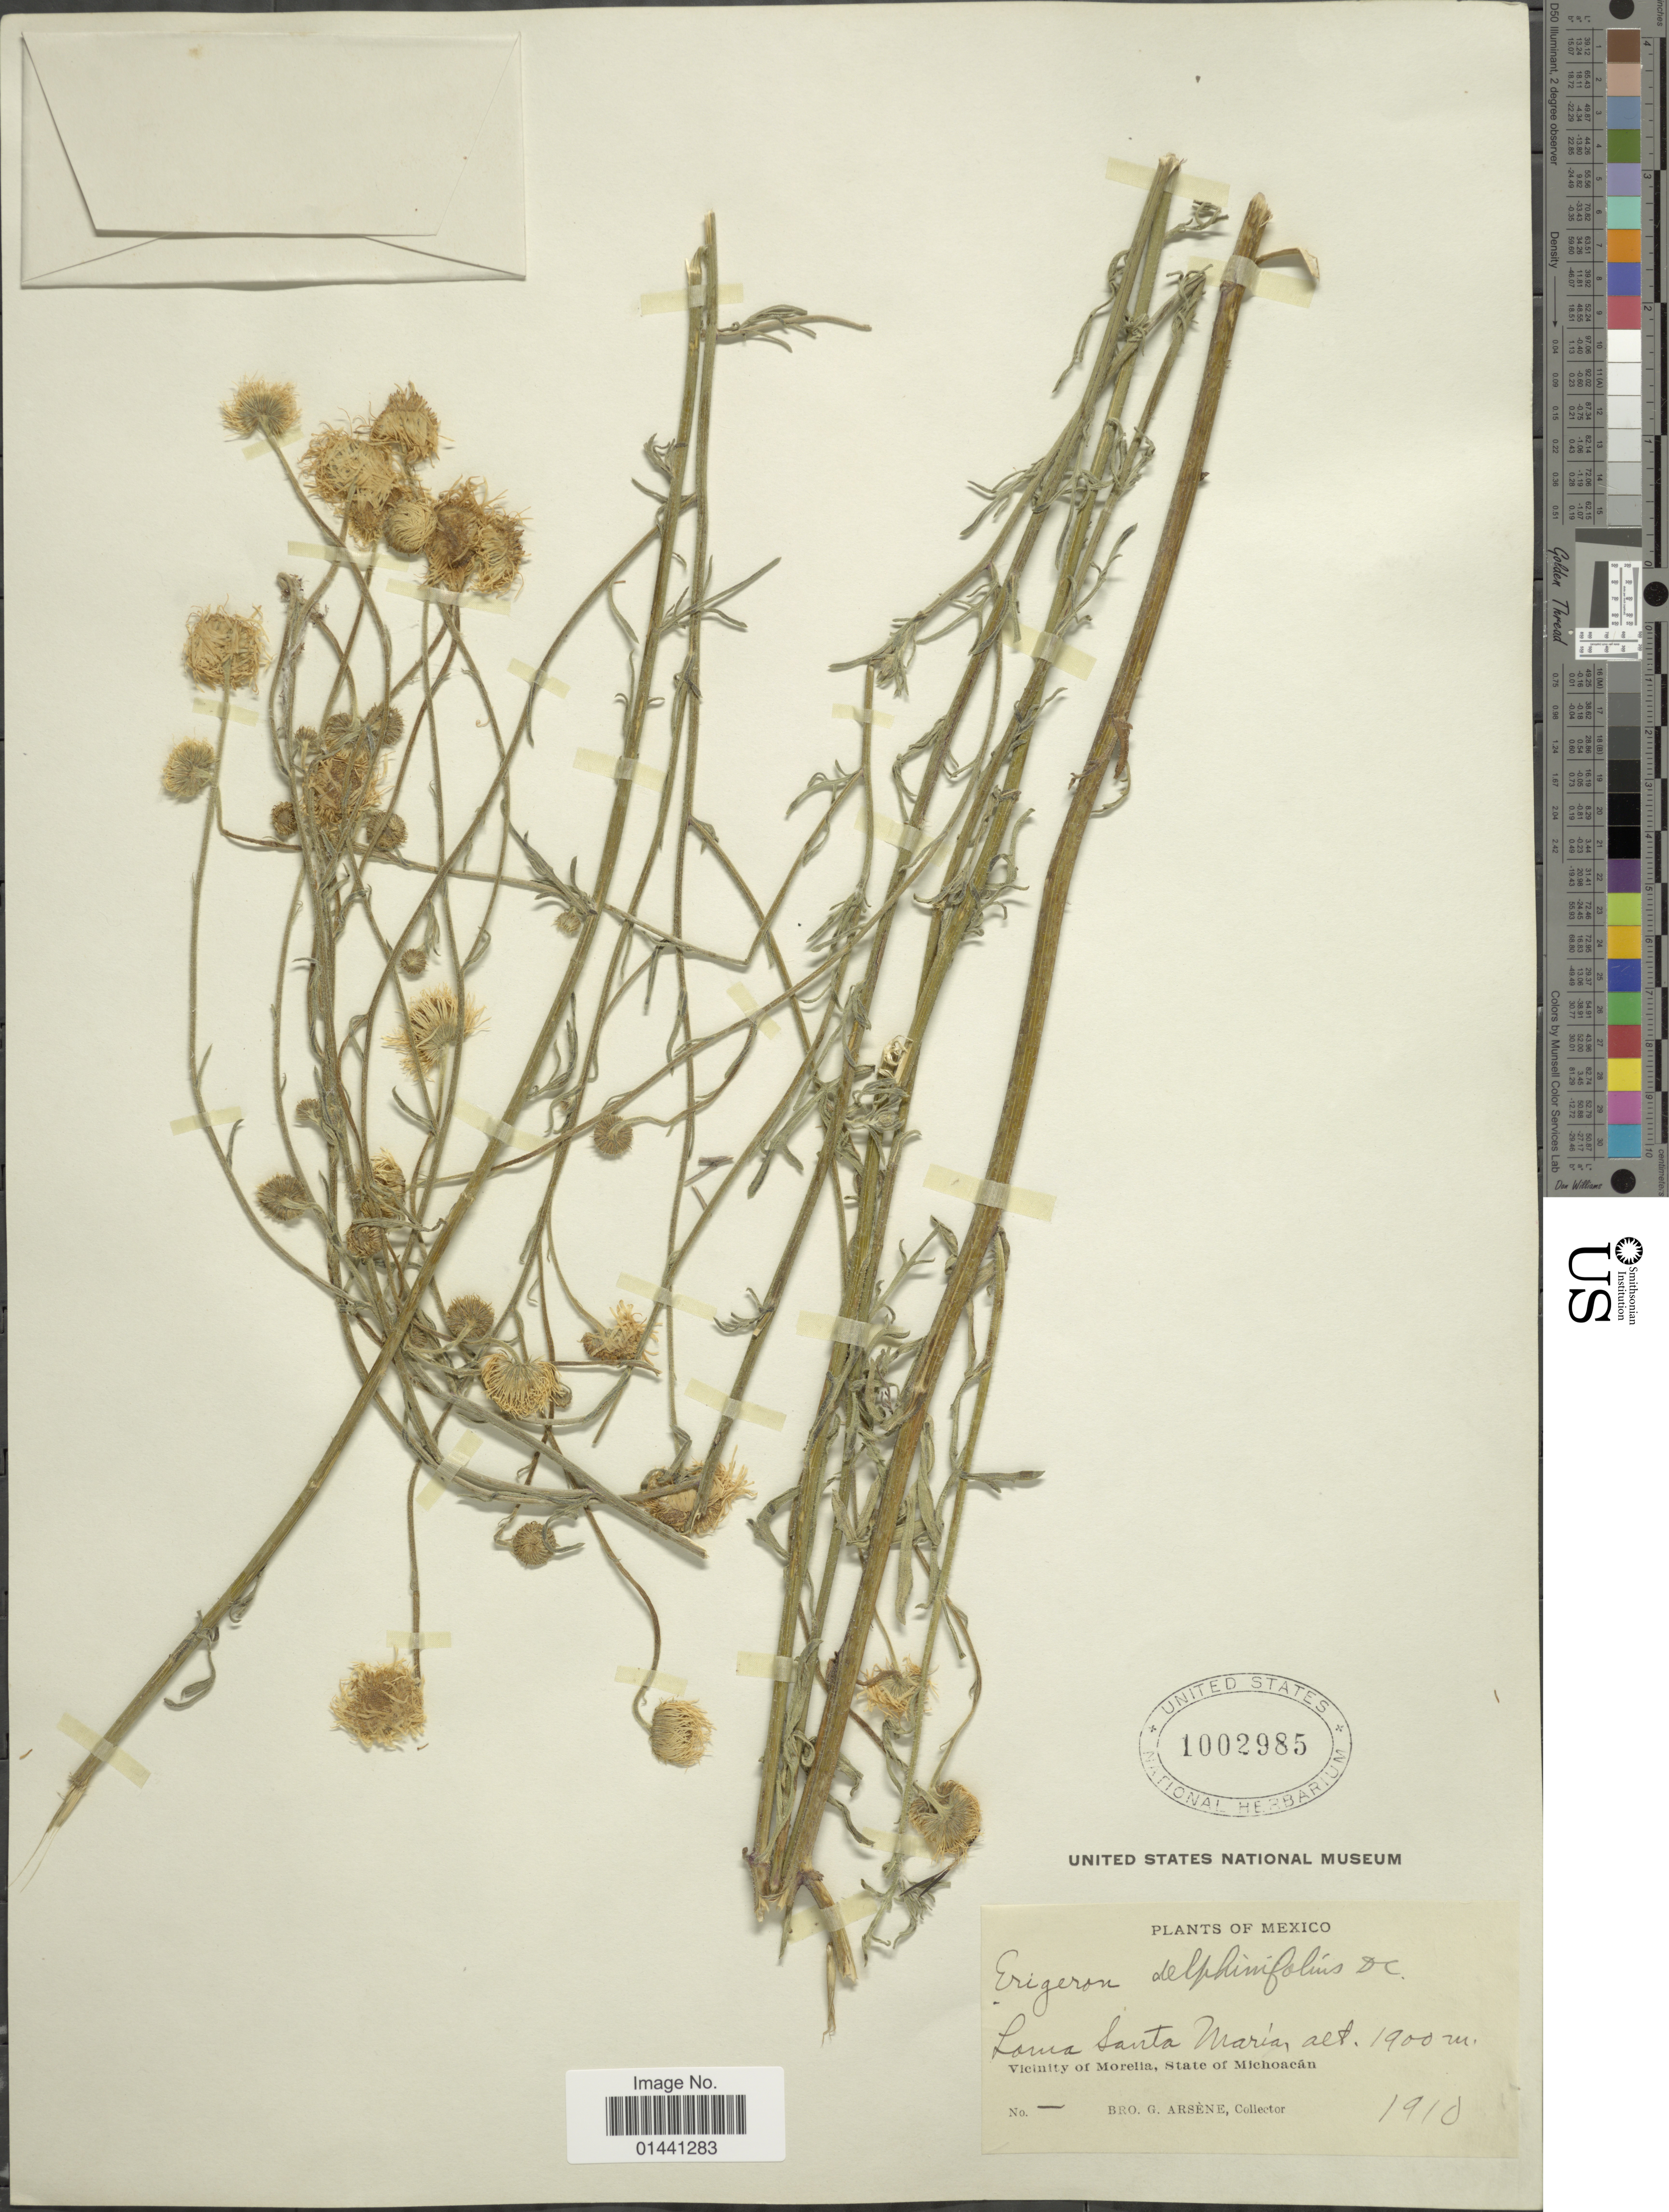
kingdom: Plantae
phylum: Tracheophyta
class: Magnoliopsida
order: Asterales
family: Asteraceae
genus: Erigeron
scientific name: Erigeron delphinifolius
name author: Willd.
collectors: Bro. G. Arsène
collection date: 1910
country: Mexico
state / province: Michoacán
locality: Loma Santa María, vicinity of Morelia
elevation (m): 1900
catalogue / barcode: US 1002985